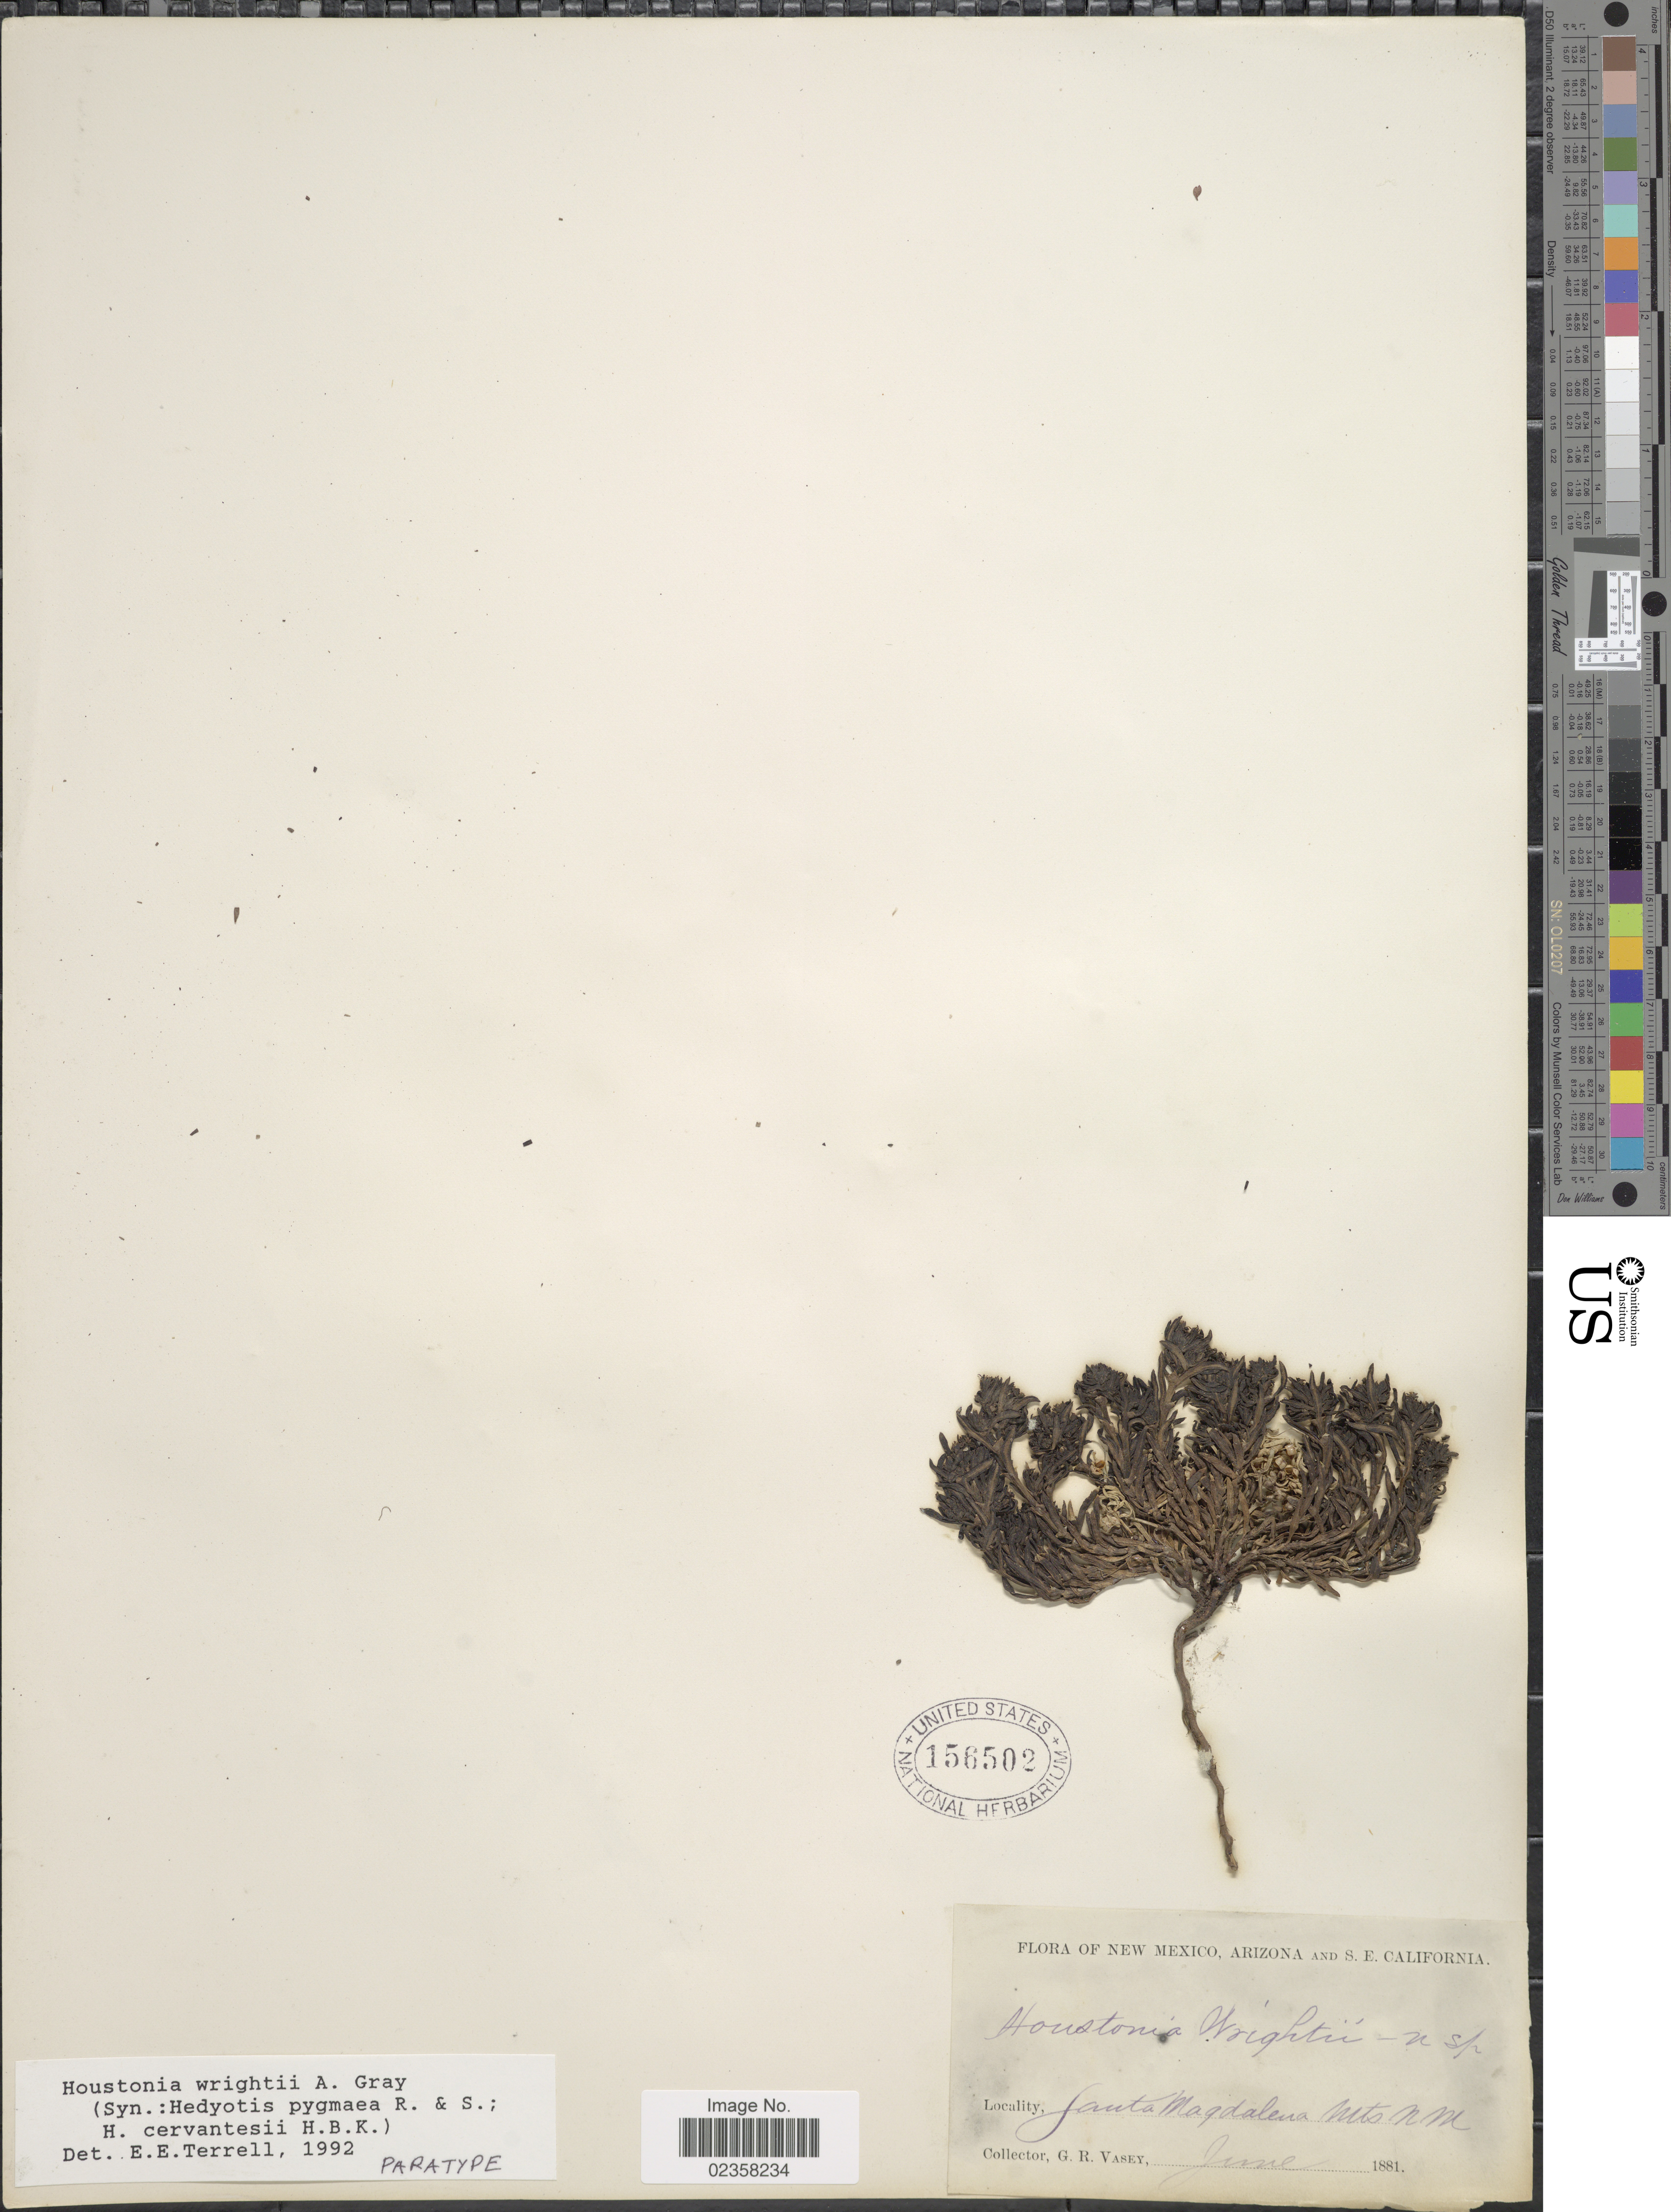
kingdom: Plantae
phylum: Tracheophyta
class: Magnoliopsida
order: Gentianales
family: Rubiaceae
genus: Houstonia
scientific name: Houstonia wrightii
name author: (A. Gray) A. Gray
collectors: G. R. Vasey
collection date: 1881-06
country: United States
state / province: New Mexico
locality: Santa Magdalena Mts.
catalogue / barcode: US 156502